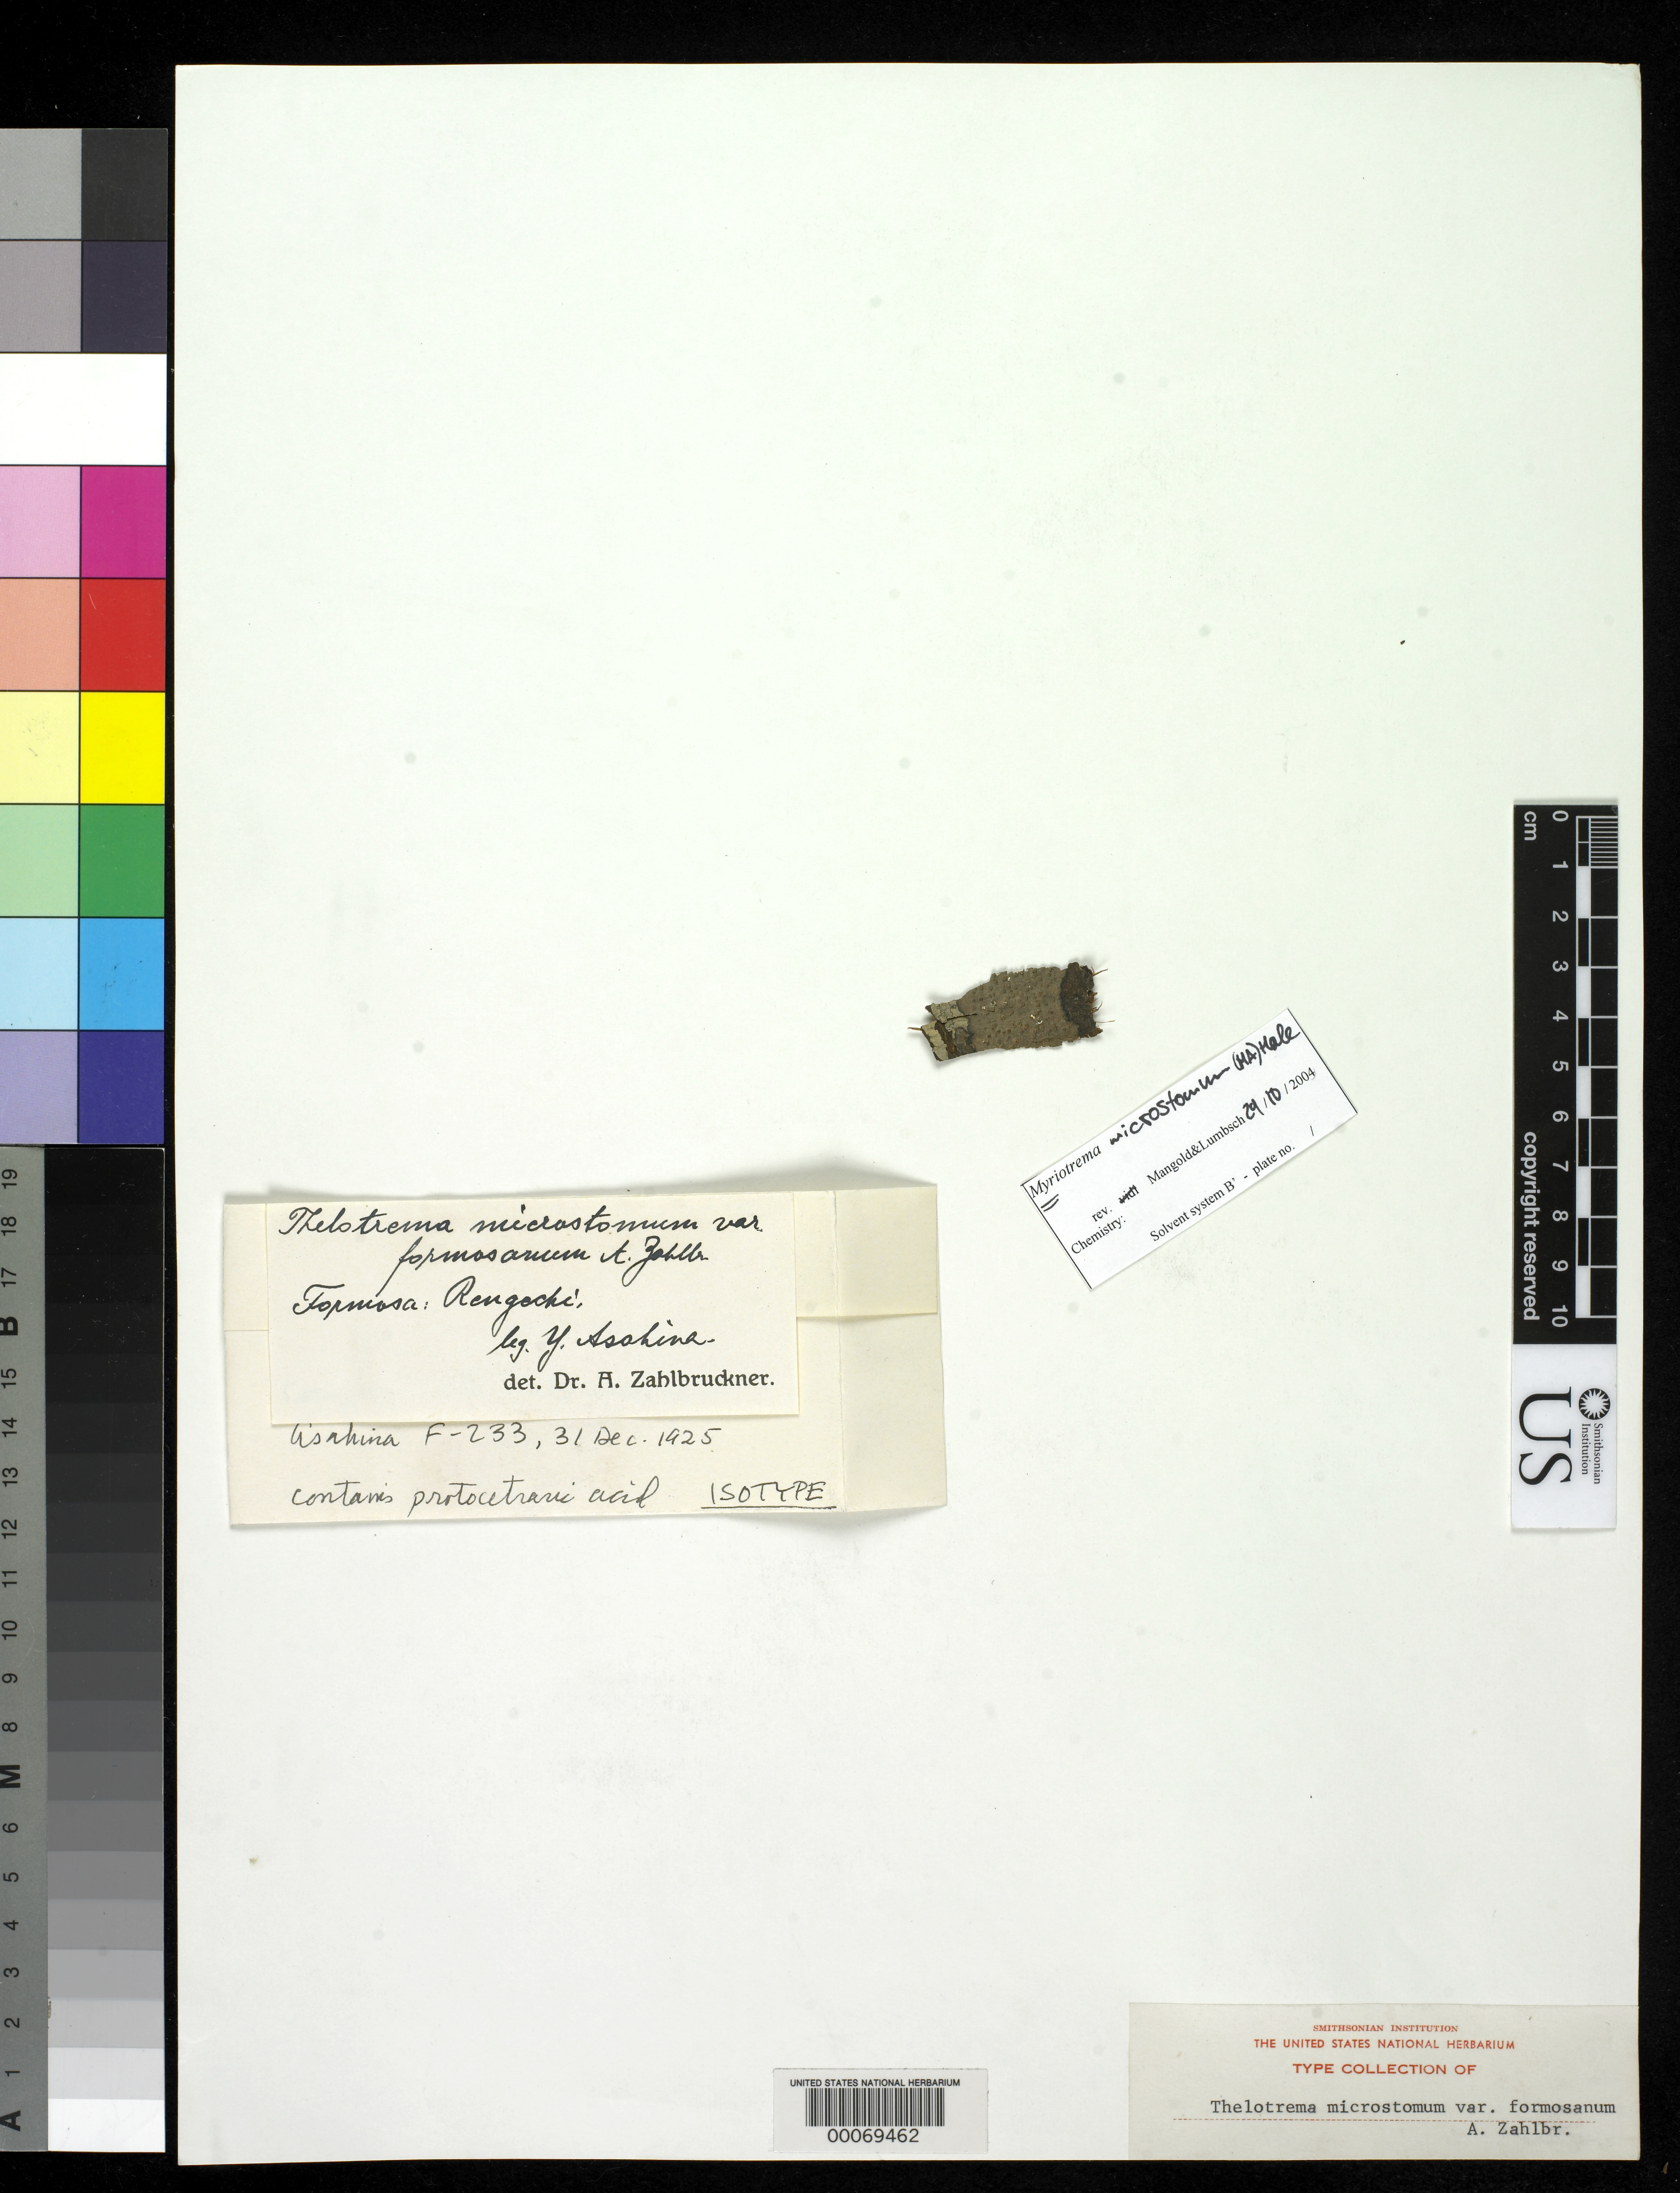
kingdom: Fungi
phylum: Ascomycota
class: Lecanoromycetes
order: Ostropales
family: Graphidaceae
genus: Thelotrema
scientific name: Thelotrema microstomum var. formosanum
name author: Zahlbr.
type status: Isotype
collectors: Y. Asahina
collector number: F-233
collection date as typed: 31 Dec 1925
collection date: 1925-12-31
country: Taiwan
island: Taiwan [Formosa]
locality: Rengechi.